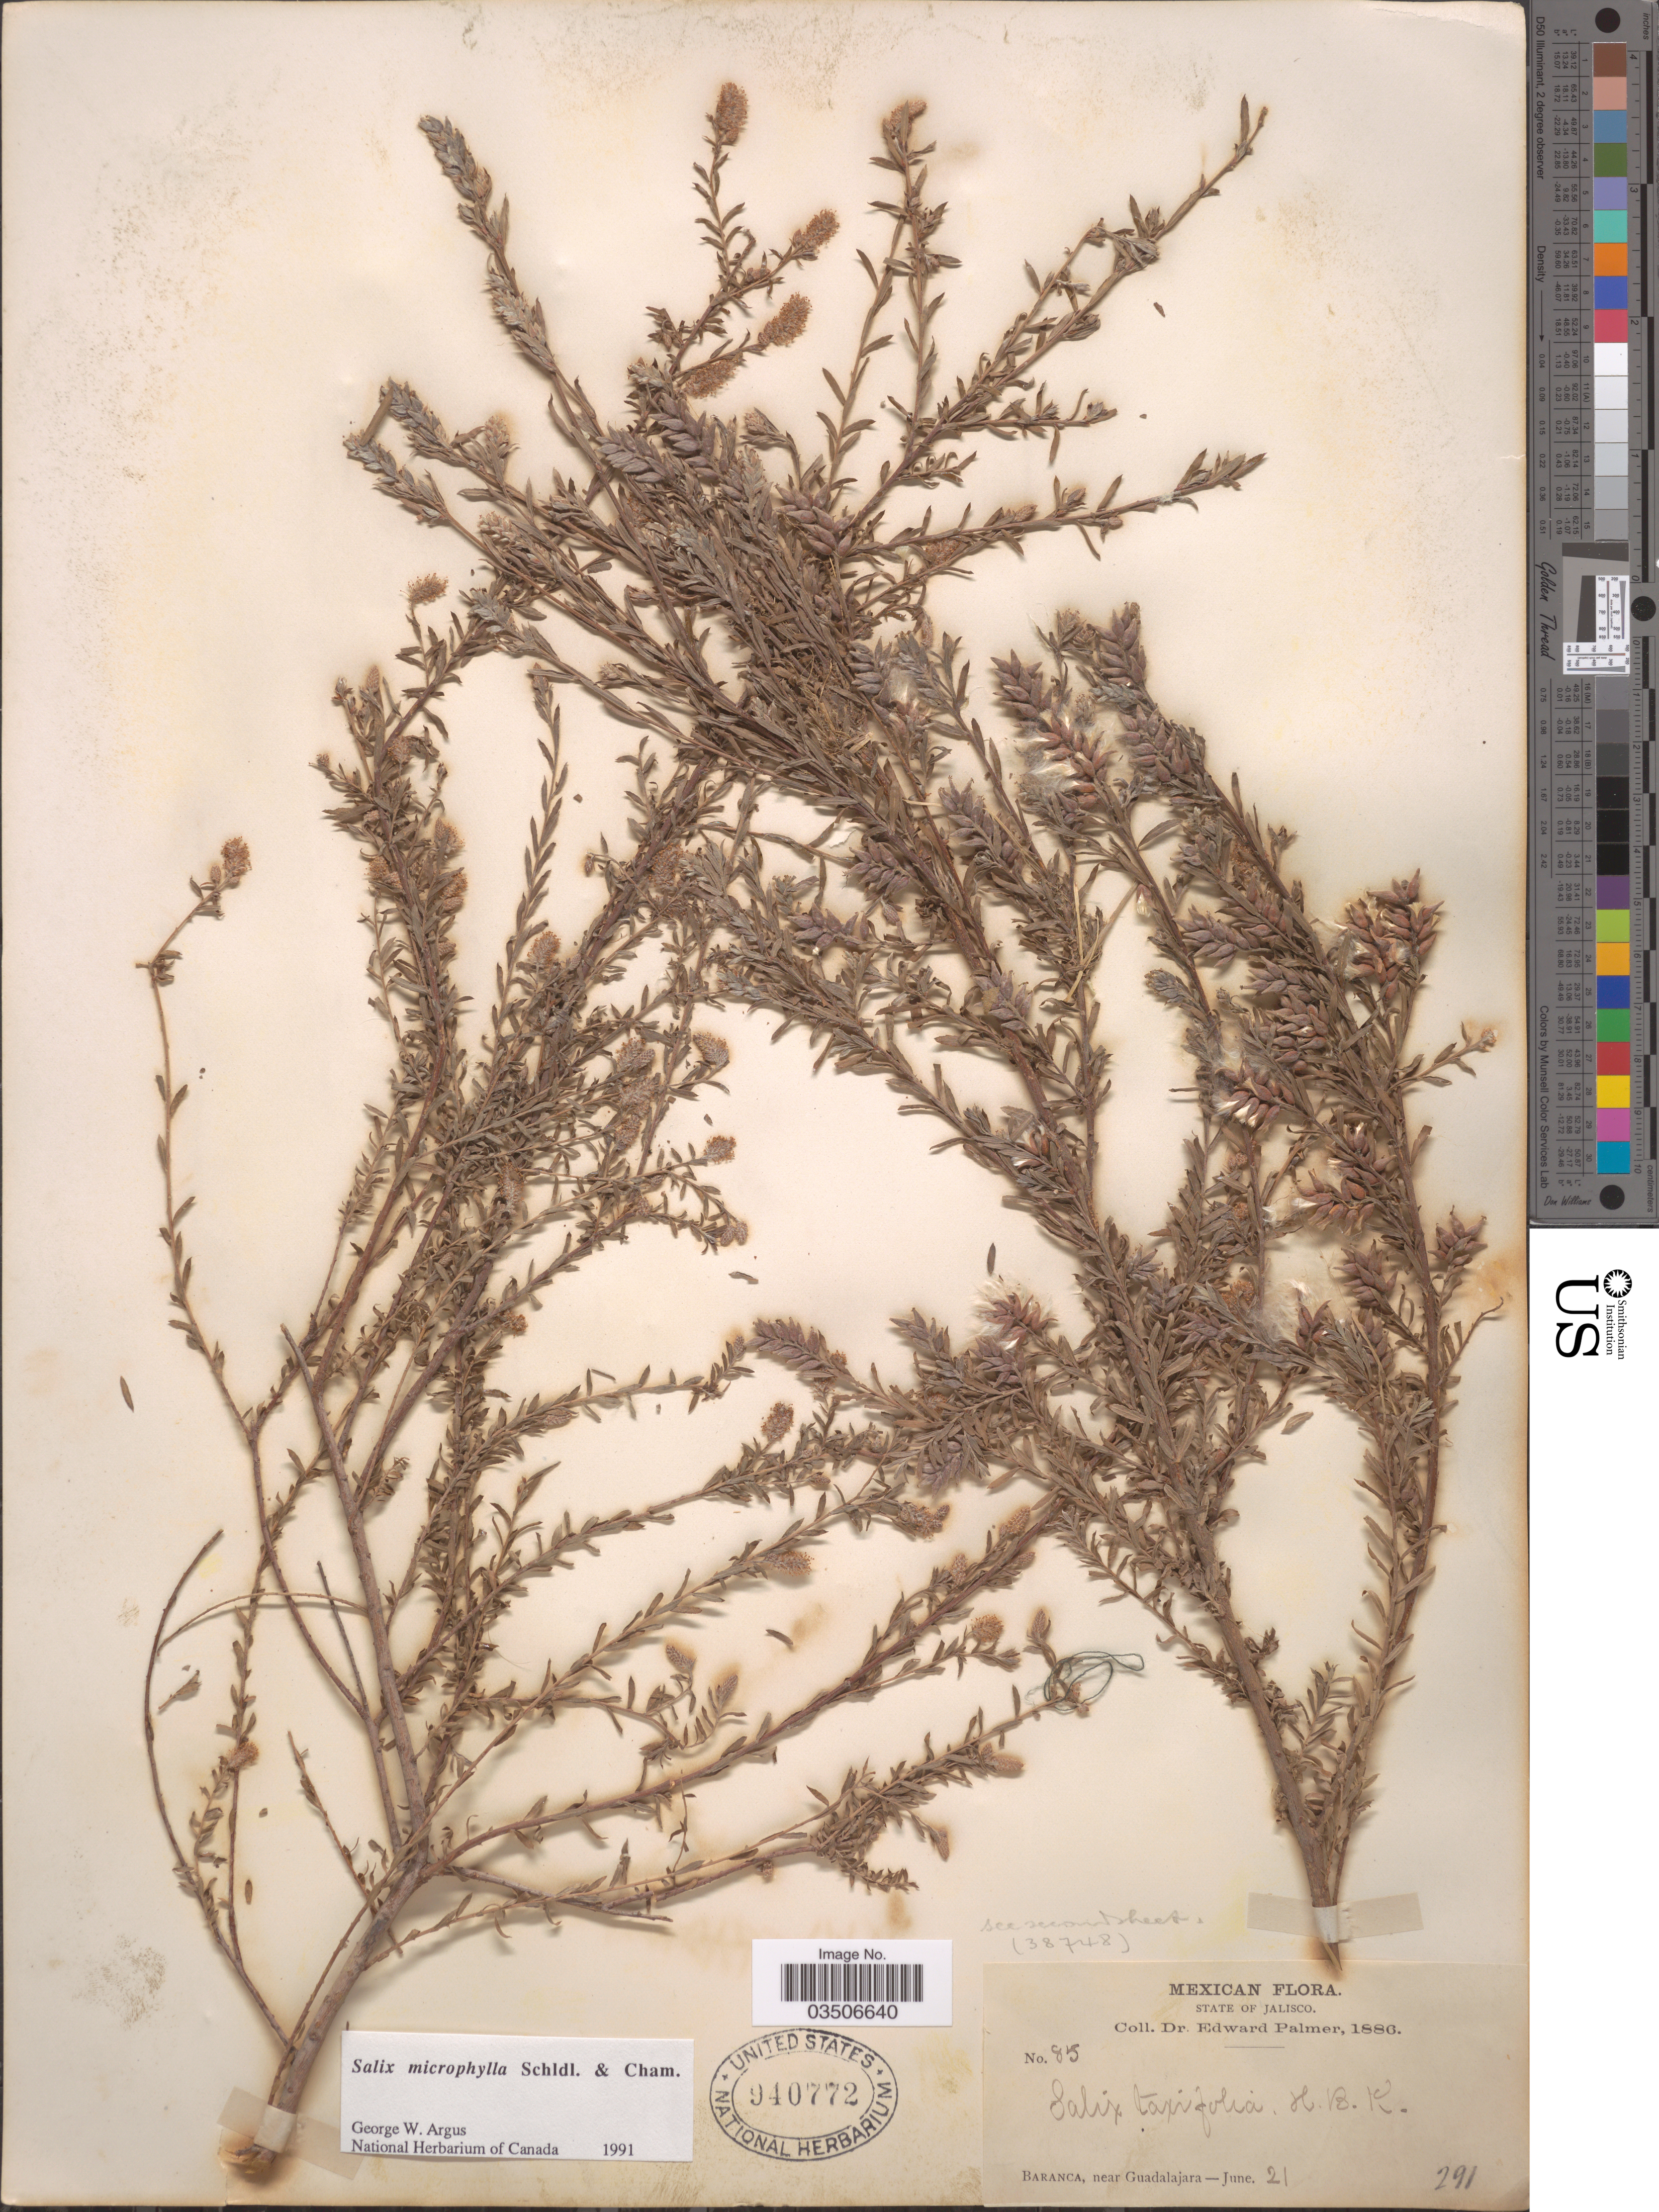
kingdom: Plantae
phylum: Tracheophyta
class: Magnoliopsida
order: Malpighiales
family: Salicaceae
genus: Salix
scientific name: Salix microphylla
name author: Schltdl. & Cham.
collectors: E. Palmer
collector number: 85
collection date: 1886-06-21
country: Mexico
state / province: Jalisco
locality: Baranca, near Guadalajara.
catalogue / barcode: US 940772